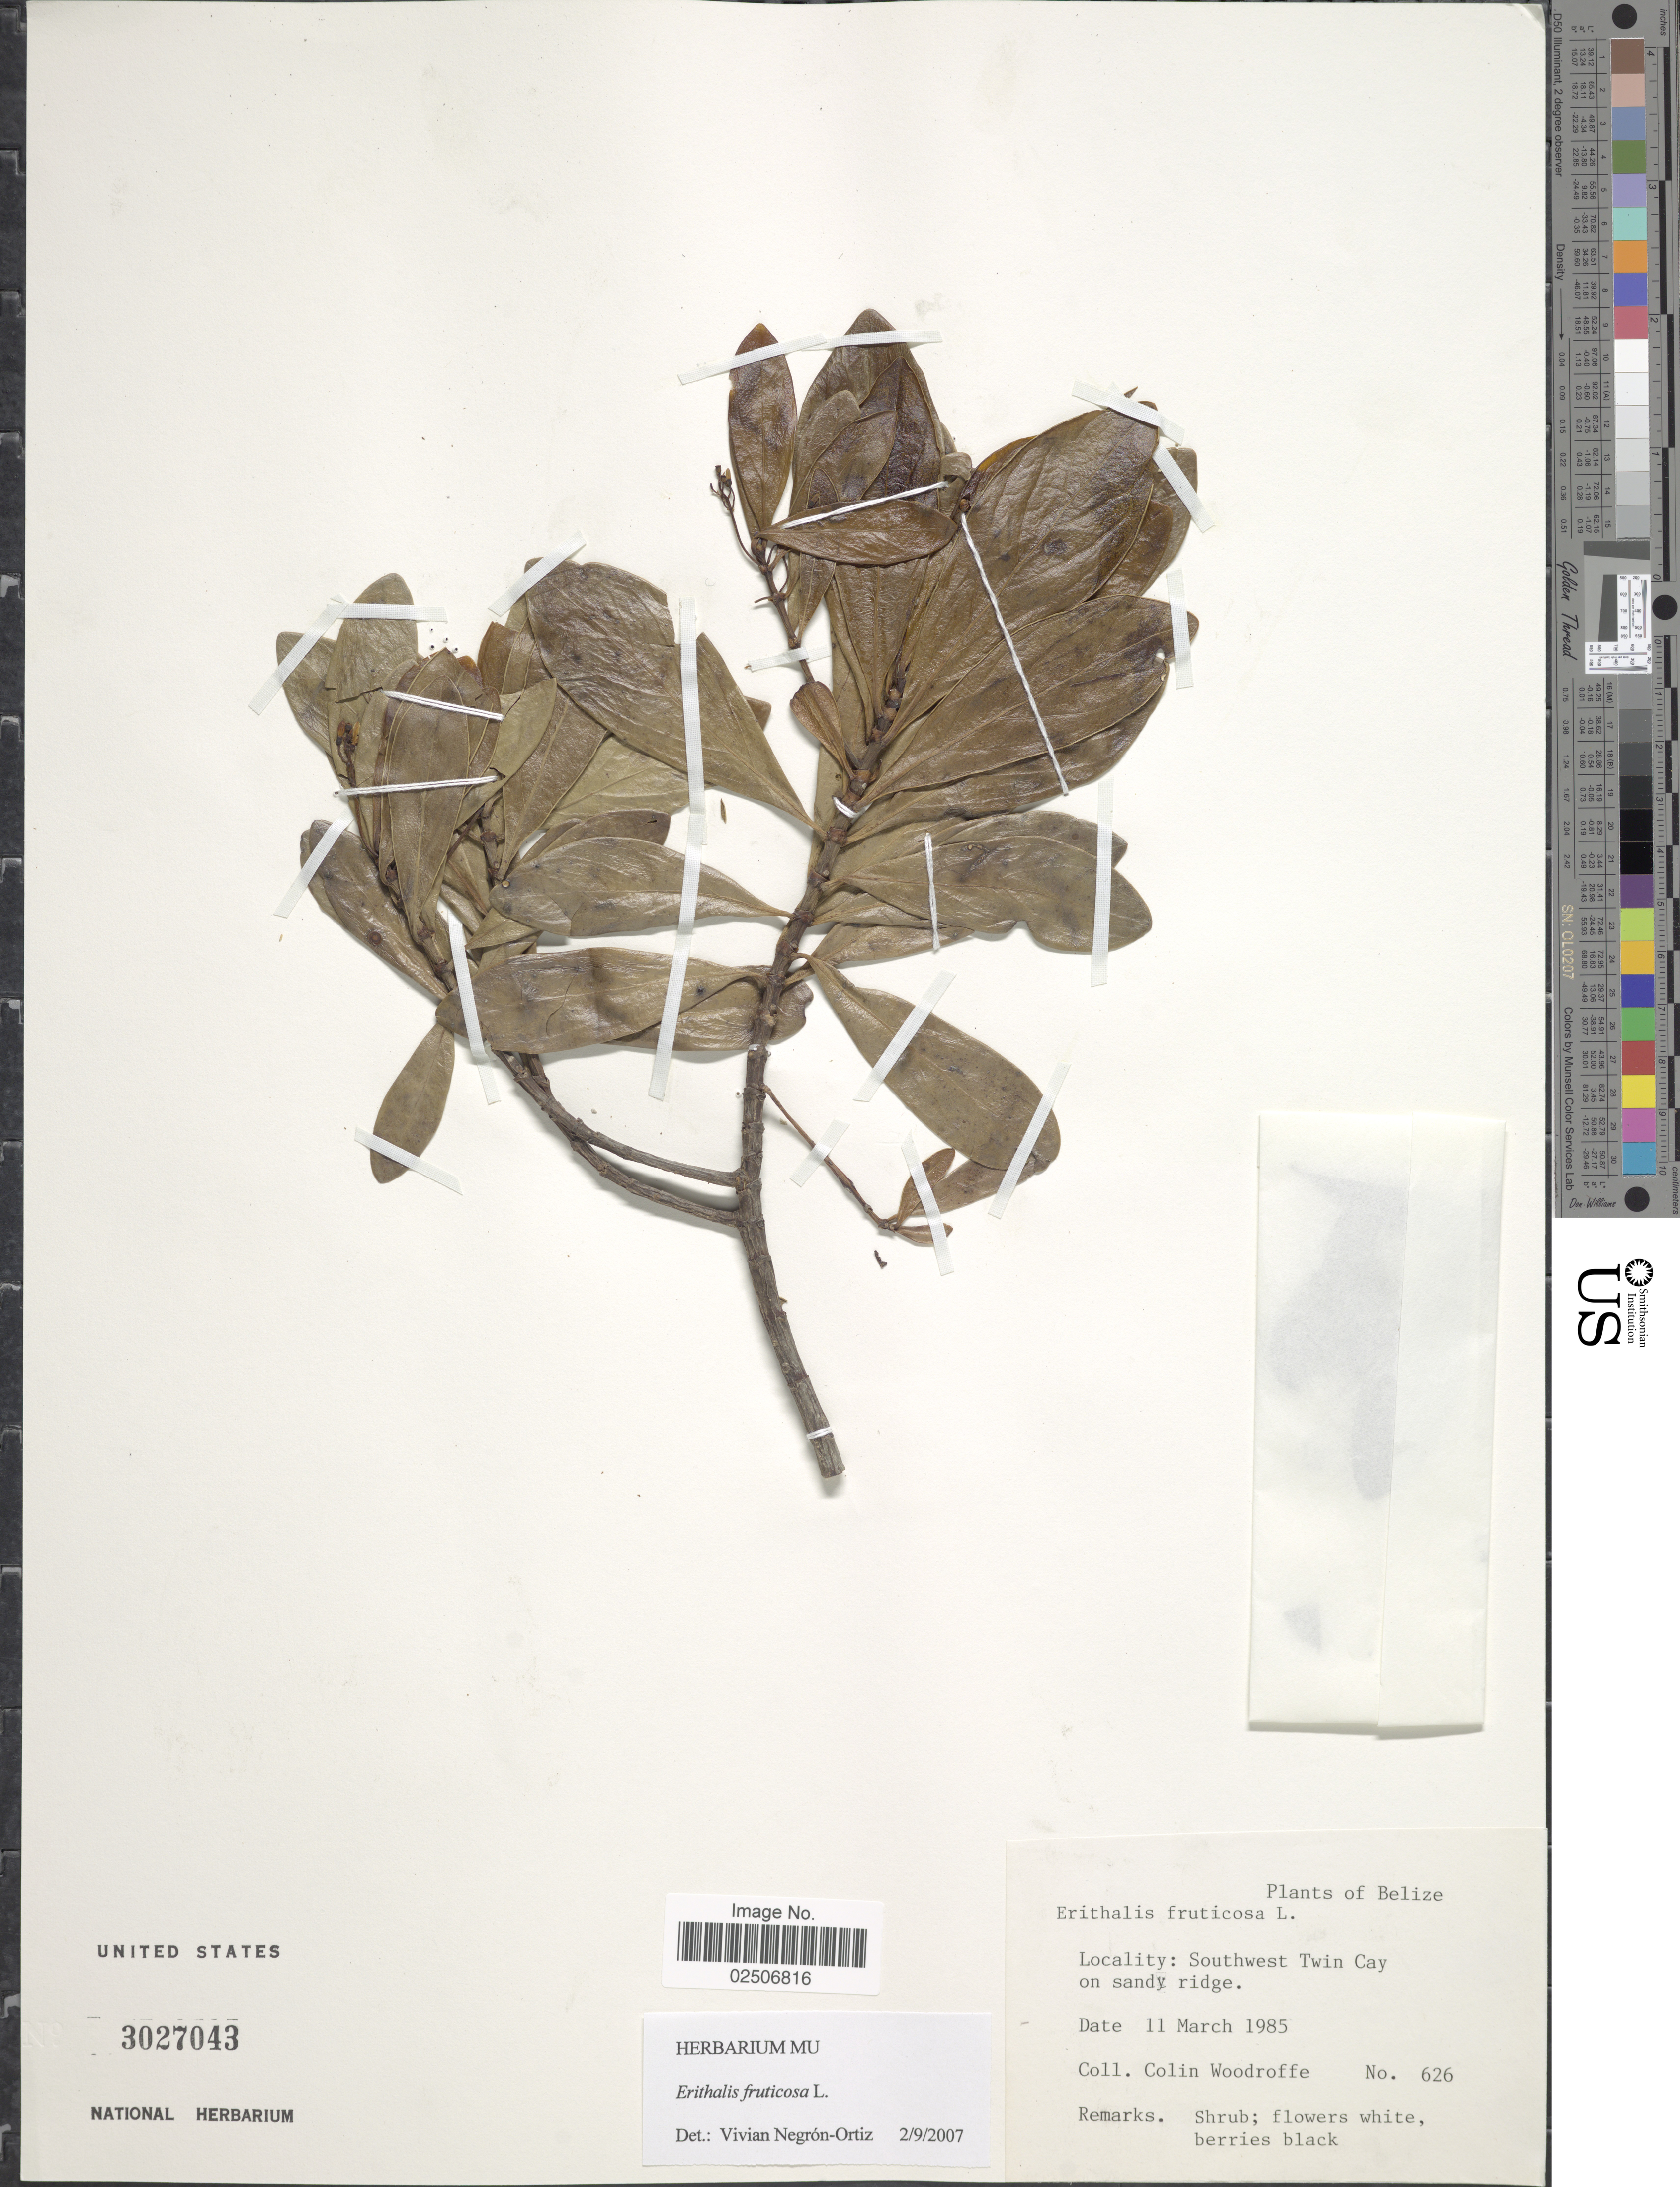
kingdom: Plantae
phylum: Tracheophyta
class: Magnoliopsida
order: Gentianales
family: Rubiaceae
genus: Erithalis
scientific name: Erithalis fruticosa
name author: L.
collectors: C. Woodroffe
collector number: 626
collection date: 1985-03-11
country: Belize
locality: Southwest Twin Cay on sandy ridge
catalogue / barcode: US 3027043